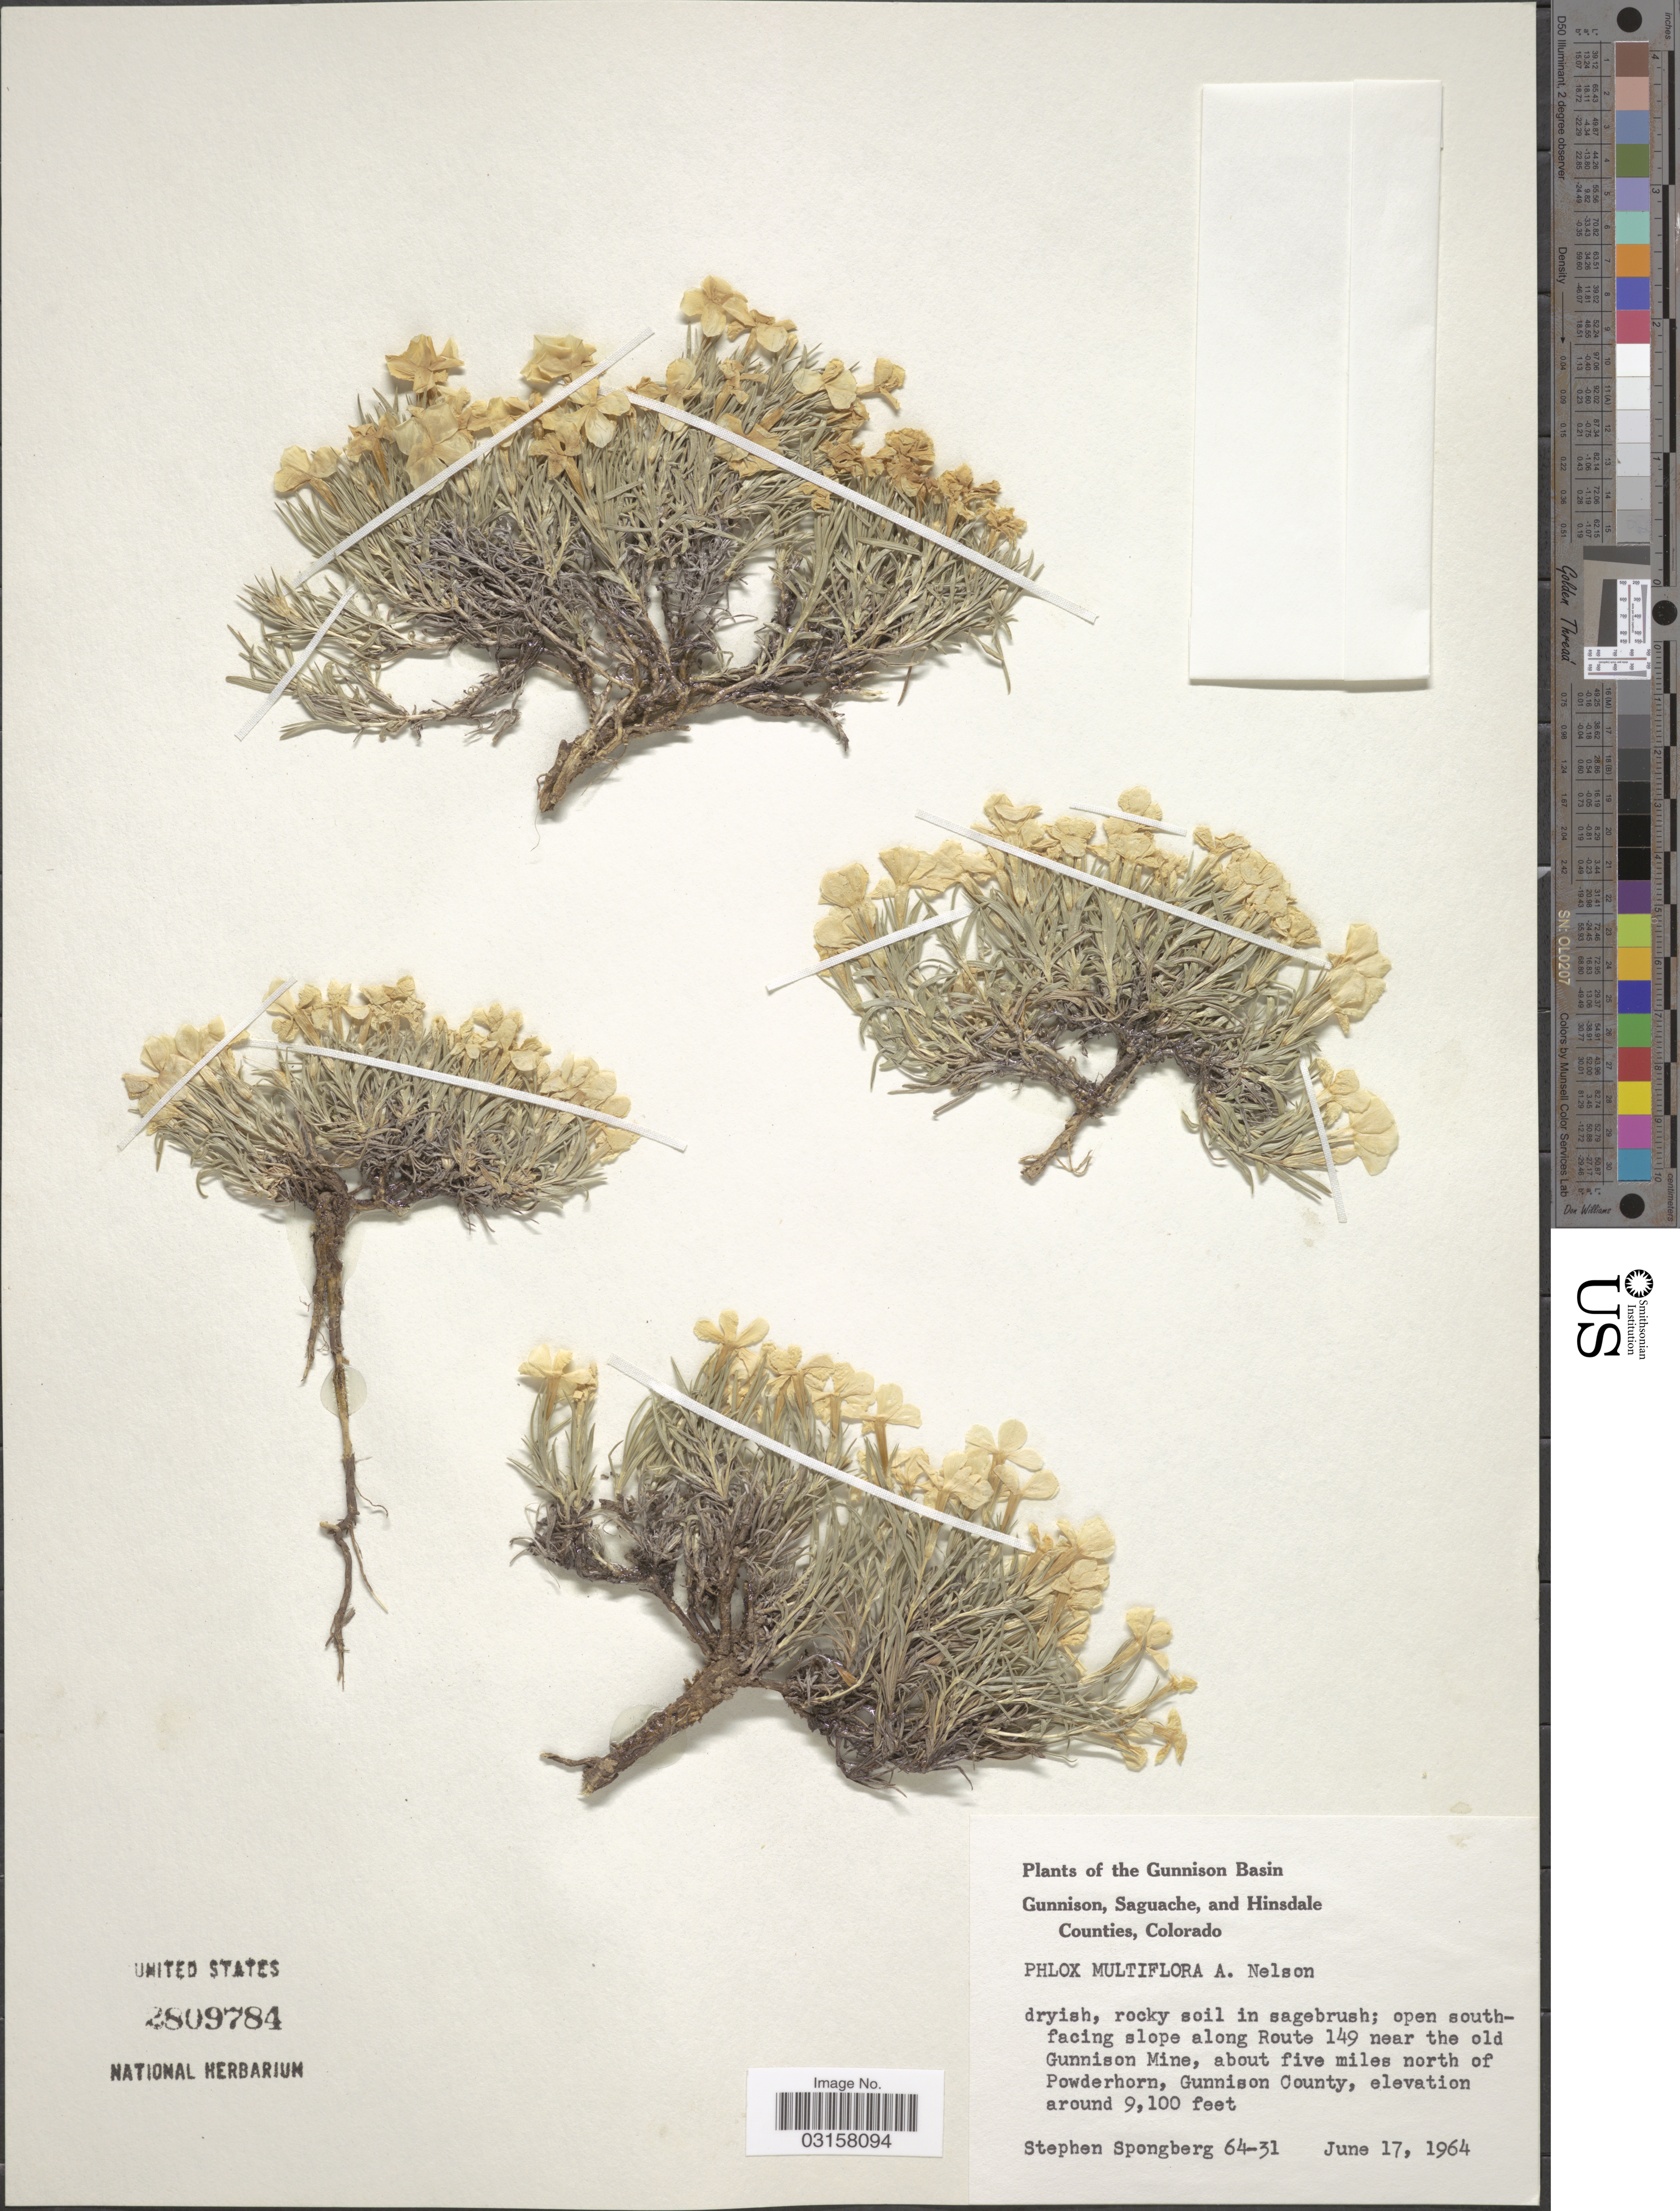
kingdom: Plantae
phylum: Tracheophyta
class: Magnoliopsida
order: Ericales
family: Polemoniaceae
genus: Phlox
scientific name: Phlox multiflora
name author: A. Nelson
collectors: S. A.Spongberg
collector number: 64-31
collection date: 1964-06-17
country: United States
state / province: Colorado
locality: The Gunnison Basin. Open south facing slope along Route 149 near the old Gunnison Mine, about five miles north of Powderhornm Gunnison County.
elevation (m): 2774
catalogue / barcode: US 2809784